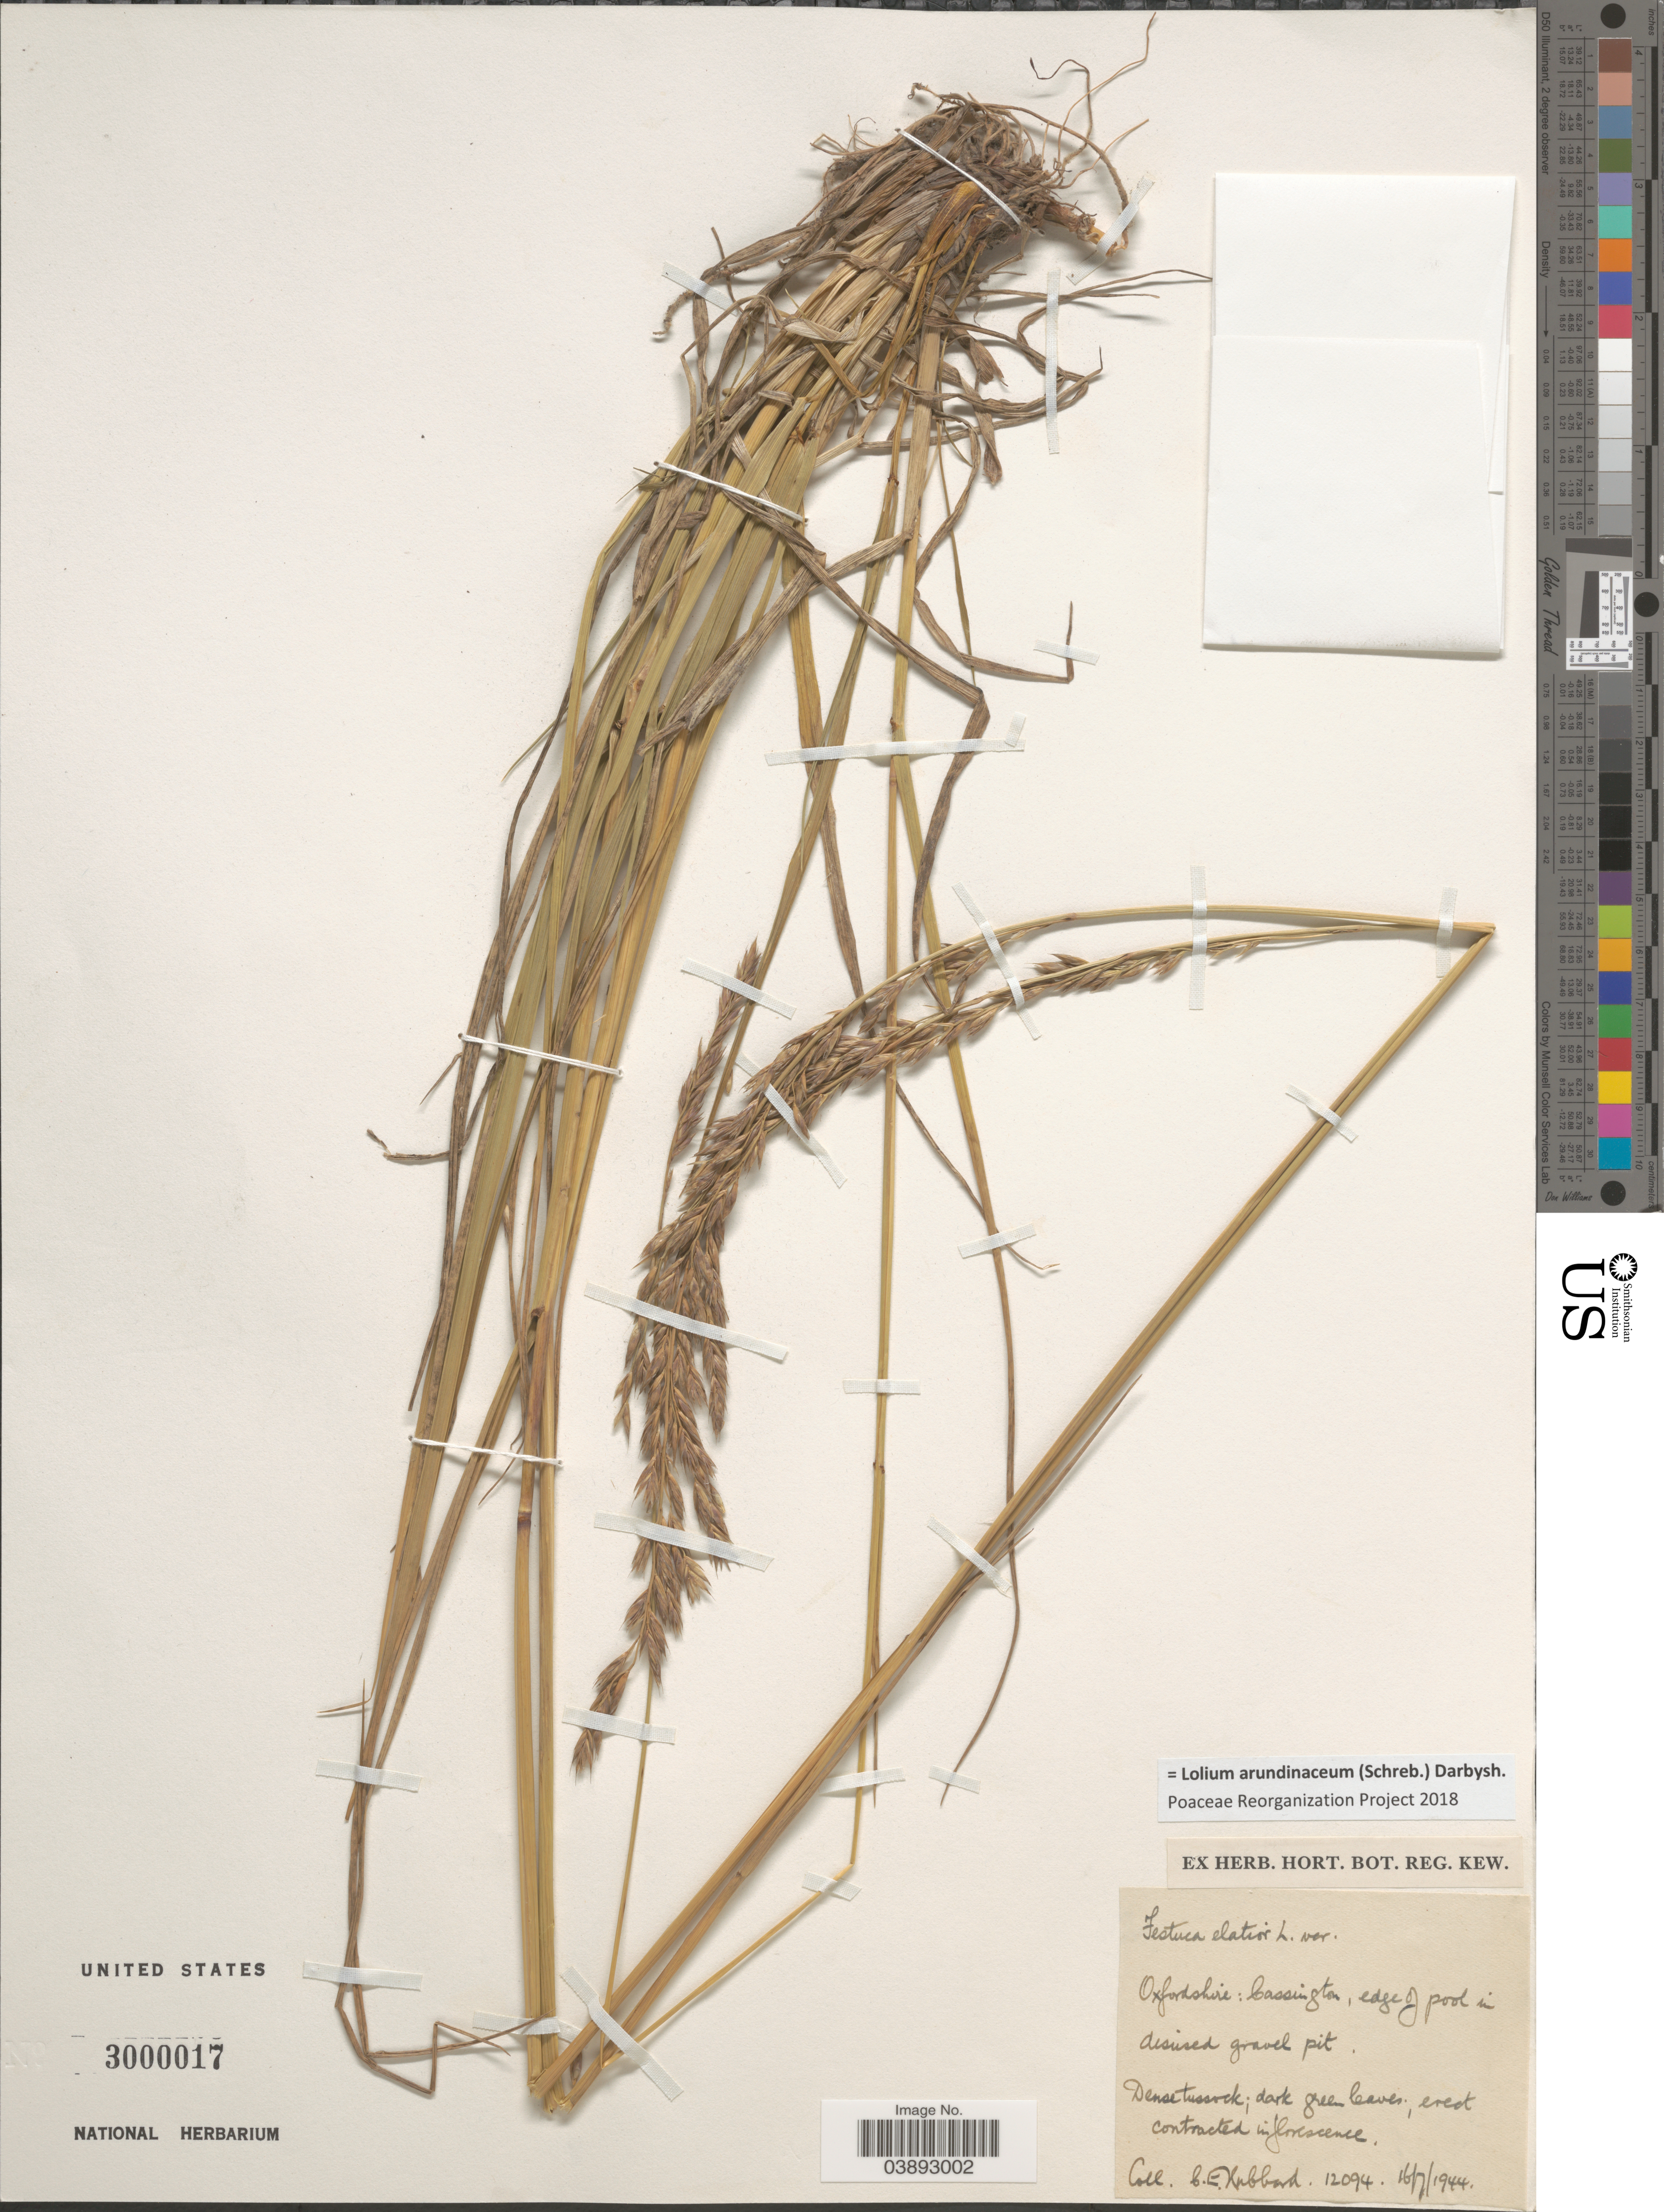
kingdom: Plantae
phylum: Tracheophyta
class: Liliopsida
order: Poales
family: Poaceae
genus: Lolium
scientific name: Lolium arundinaceum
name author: (Schreb.) Darbysh.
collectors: C. E. Hubbard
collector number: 12094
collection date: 1944-07-16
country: United Kingdom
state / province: England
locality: Oxfordshire: Cassington, edge of pool in disused gravel pit.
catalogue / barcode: US 3000017